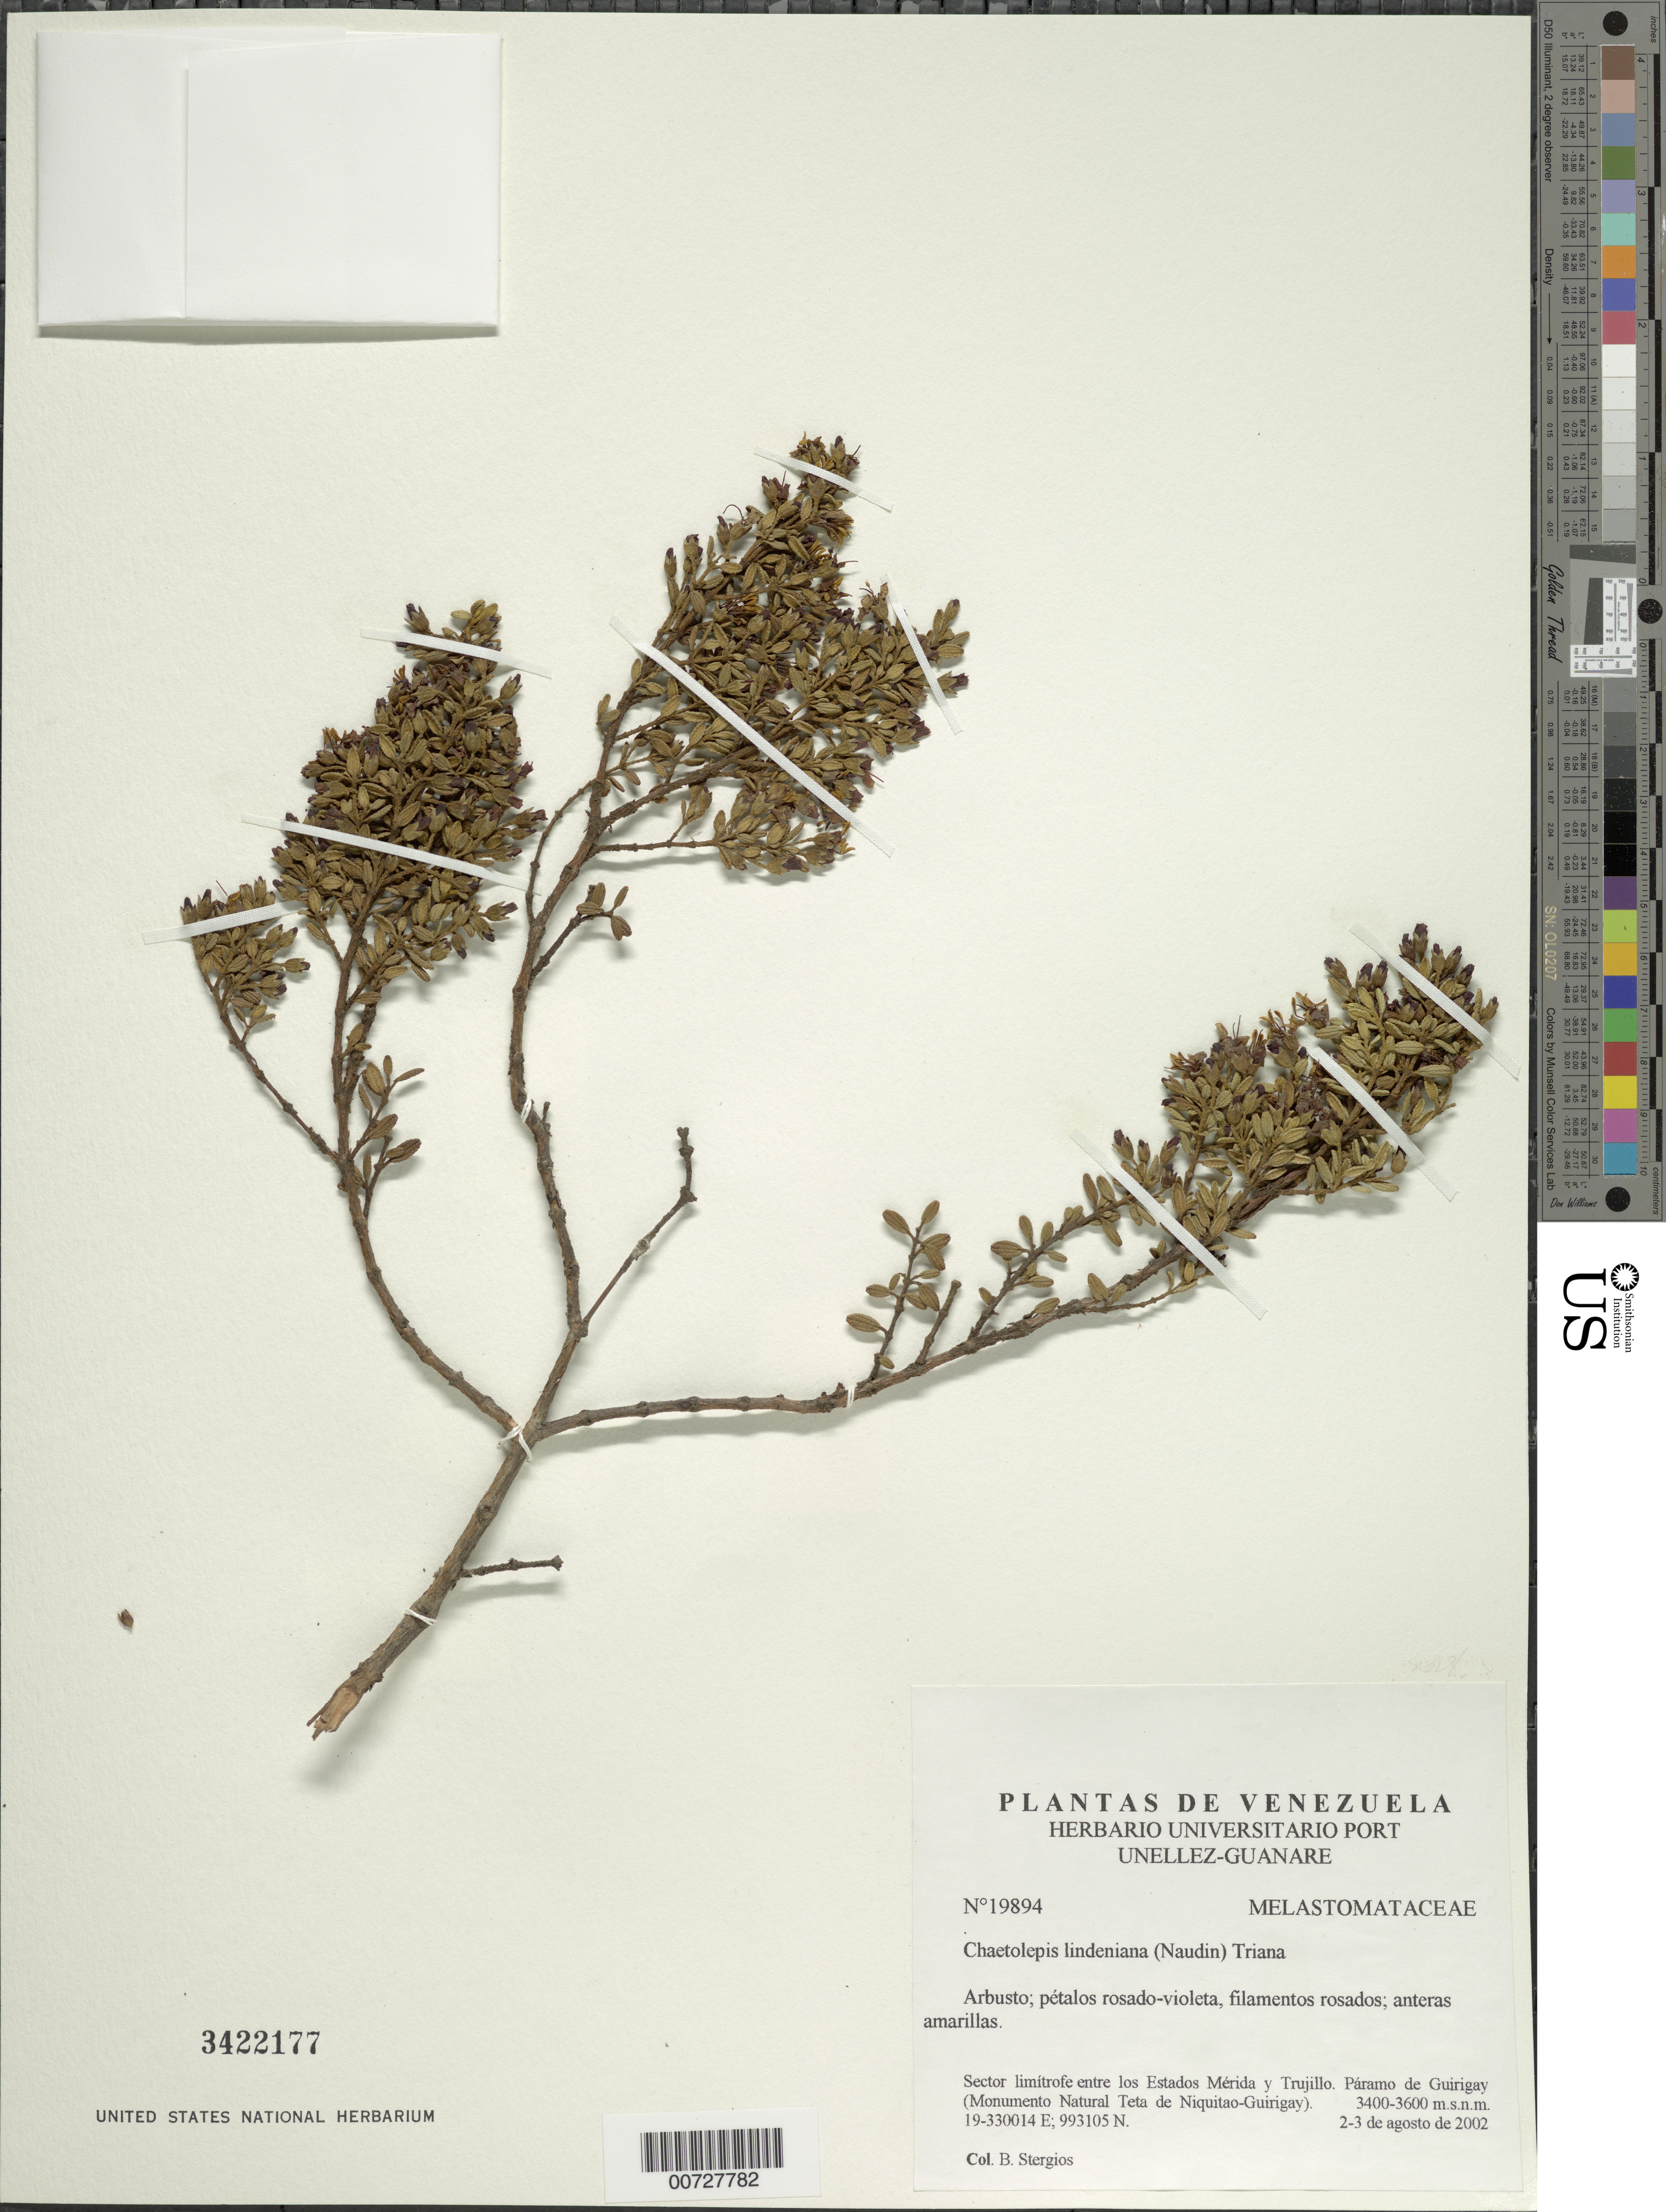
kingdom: Plantae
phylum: Tracheophyta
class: Magnoliopsida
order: Myrtales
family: Melastomataceae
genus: Chaetolepis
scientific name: Chaetolepis lindeniana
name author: (Naudin) Triana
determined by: Stergios, B. G.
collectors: B. G. Stergios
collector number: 19894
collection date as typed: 02 Aug 2002 to 03 Aug 2002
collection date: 2002-08-02/2002-08-03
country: Venezuela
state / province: Trujillo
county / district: Boconó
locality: Páramo de Guirigay (Monumento Natural Teta de Niquitao-Guirigay). Sector limítrofe entre los Estados Mérida y Trujillo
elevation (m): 3400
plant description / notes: PORT, US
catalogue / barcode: US 3422177